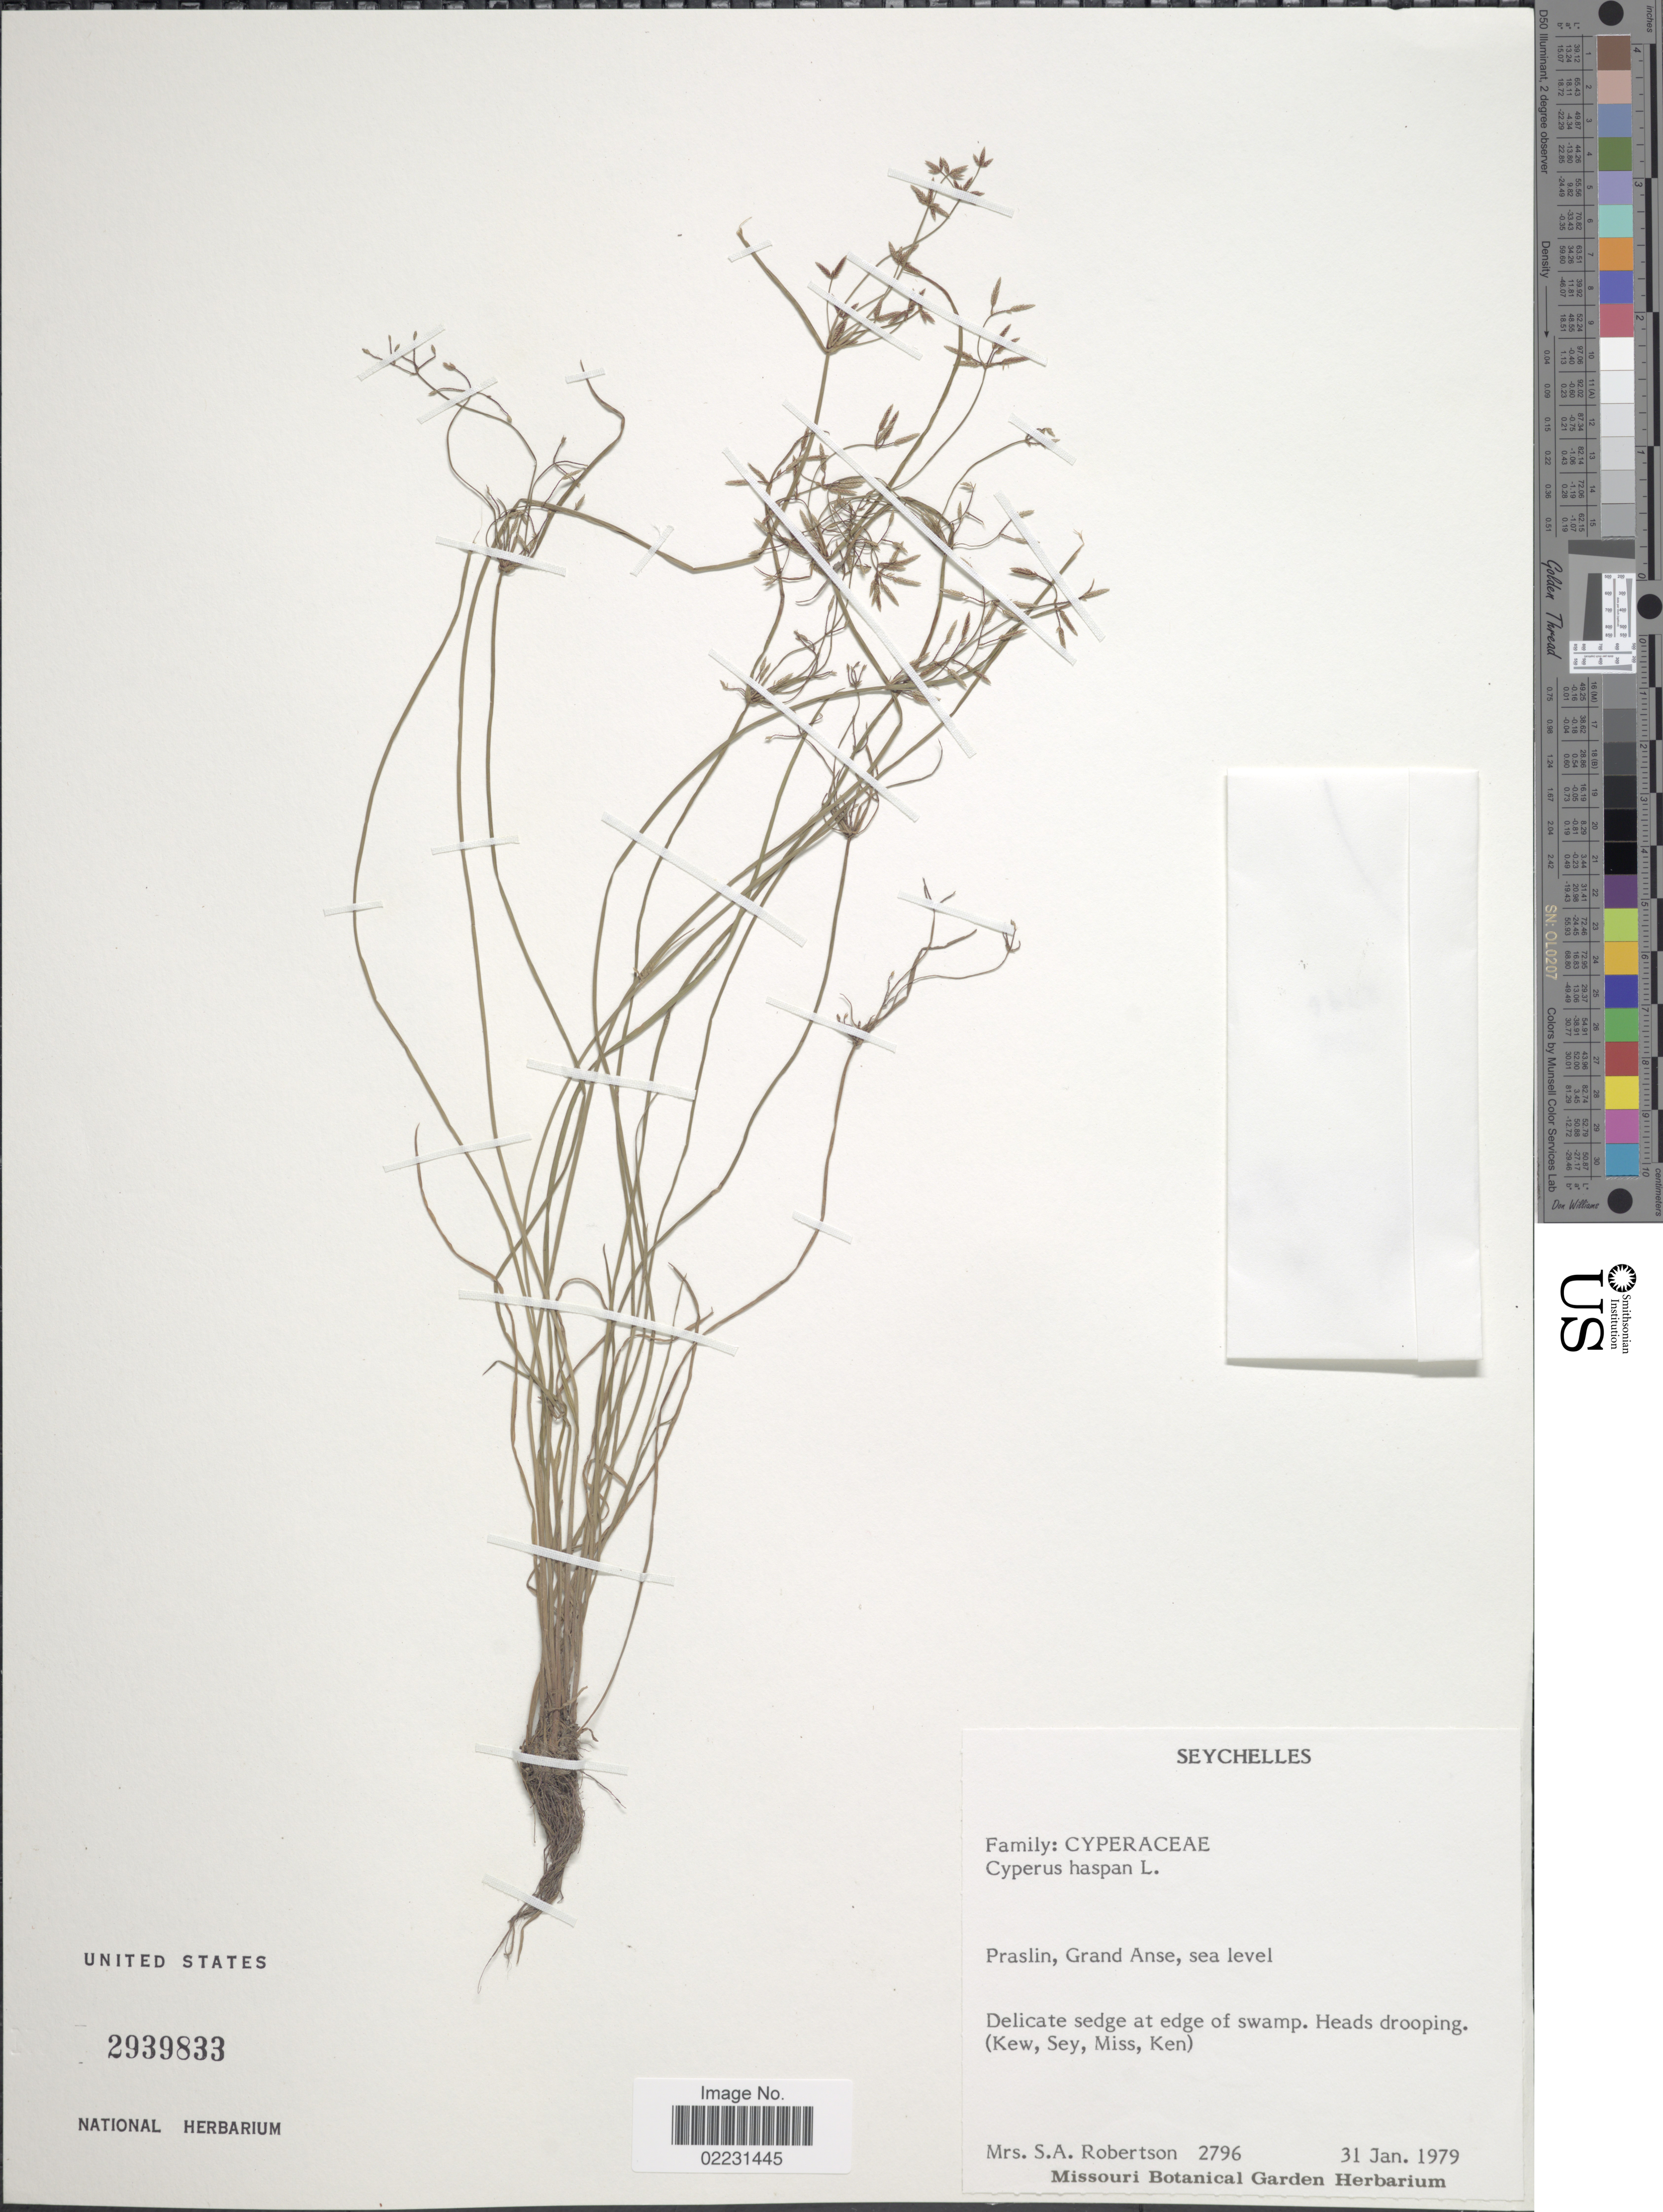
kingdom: Plantae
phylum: Tracheophyta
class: Liliopsida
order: Poales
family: Cyperaceae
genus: Cyperus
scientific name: Cyperus haspan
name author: L.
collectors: S. Robertson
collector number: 2796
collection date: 1979-01-31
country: Seychelles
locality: Seychelles, Praslin, Grand Anse.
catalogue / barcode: US 2939833